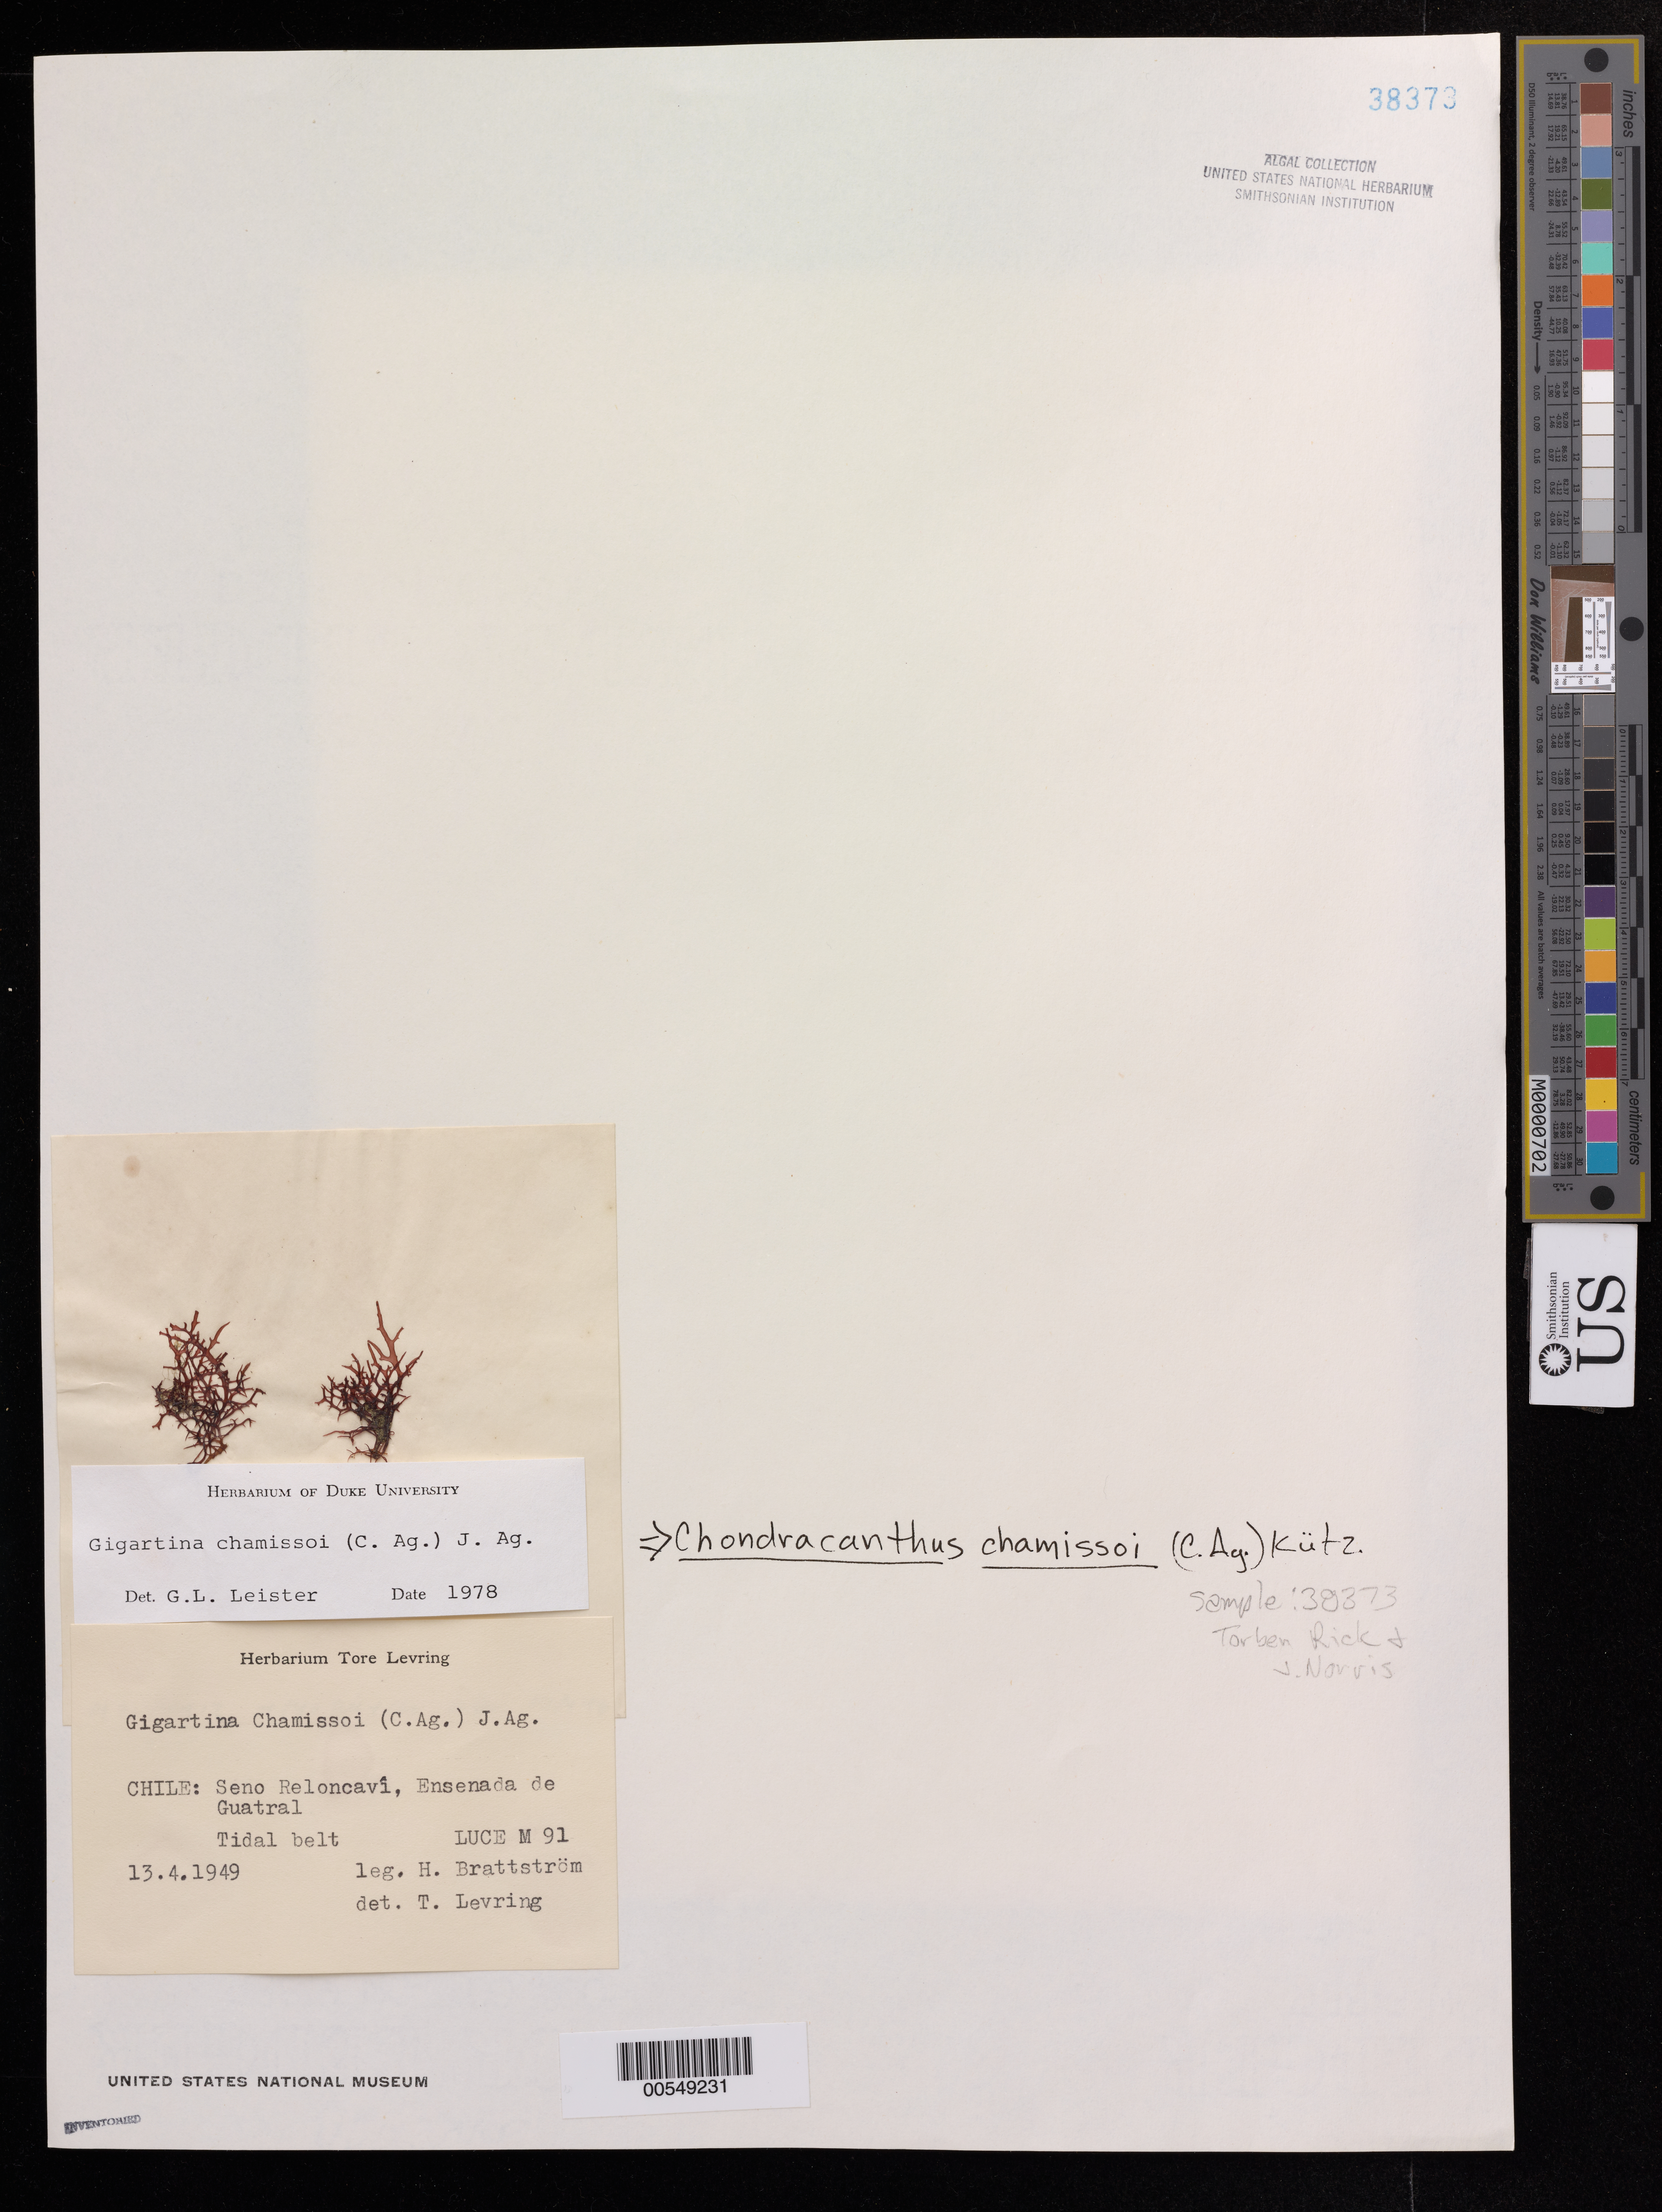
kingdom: Plantae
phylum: Rhodophyta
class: Florideophyceae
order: Gigartinales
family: Gigartinaceae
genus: Chondracanthus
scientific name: Chondracanthus chamissoi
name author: (C. Agardh) Kützing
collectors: H. Brattstrom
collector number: Luce M 91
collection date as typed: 13 Apr 1949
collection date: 1949-04-13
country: Chile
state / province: Los Lagos (X)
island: Isla Tenglo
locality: Seno Reloncavi, Ensenada de Guatral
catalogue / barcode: US 38373